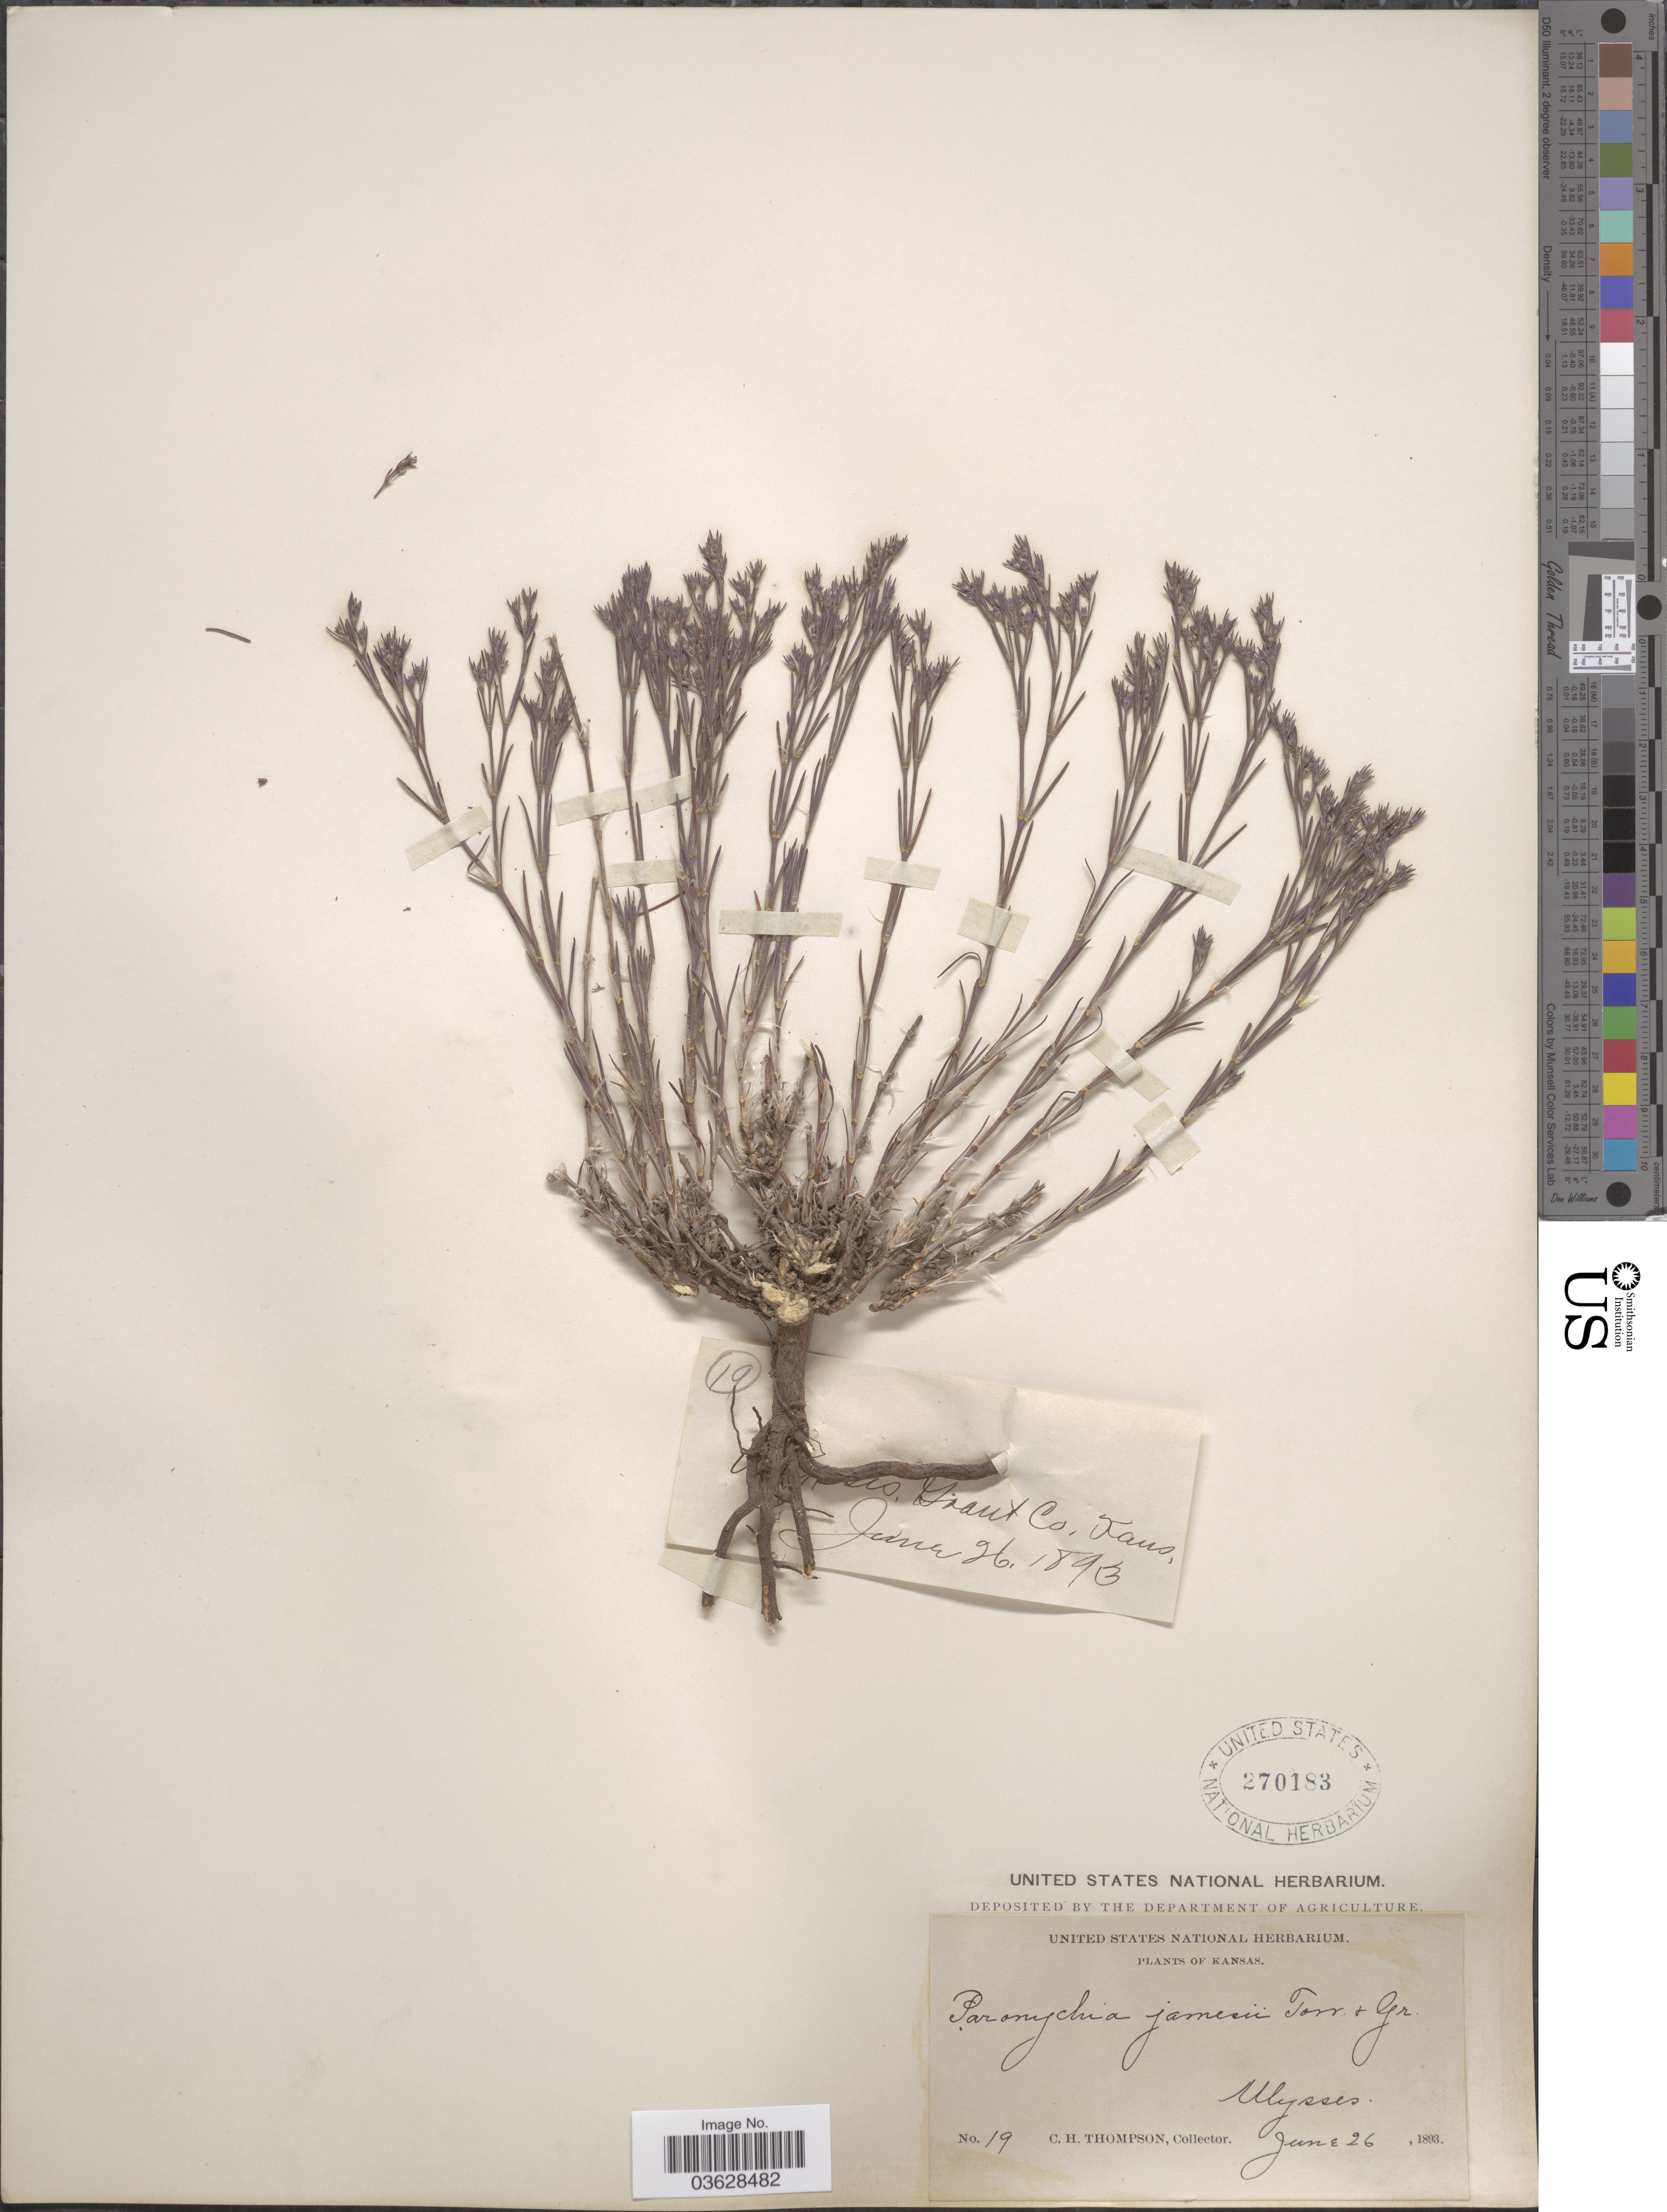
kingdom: Plantae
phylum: Tracheophyta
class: Magnoliopsida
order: Caryophyllales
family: Caryophyllaceae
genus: Paronychia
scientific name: Paronychia jamesii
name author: Torr. & A. Gray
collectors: C. H. Thompson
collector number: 19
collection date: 1893-06-26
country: United States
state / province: Kansas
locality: Ulysses, Grant Co.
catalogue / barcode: US 270183